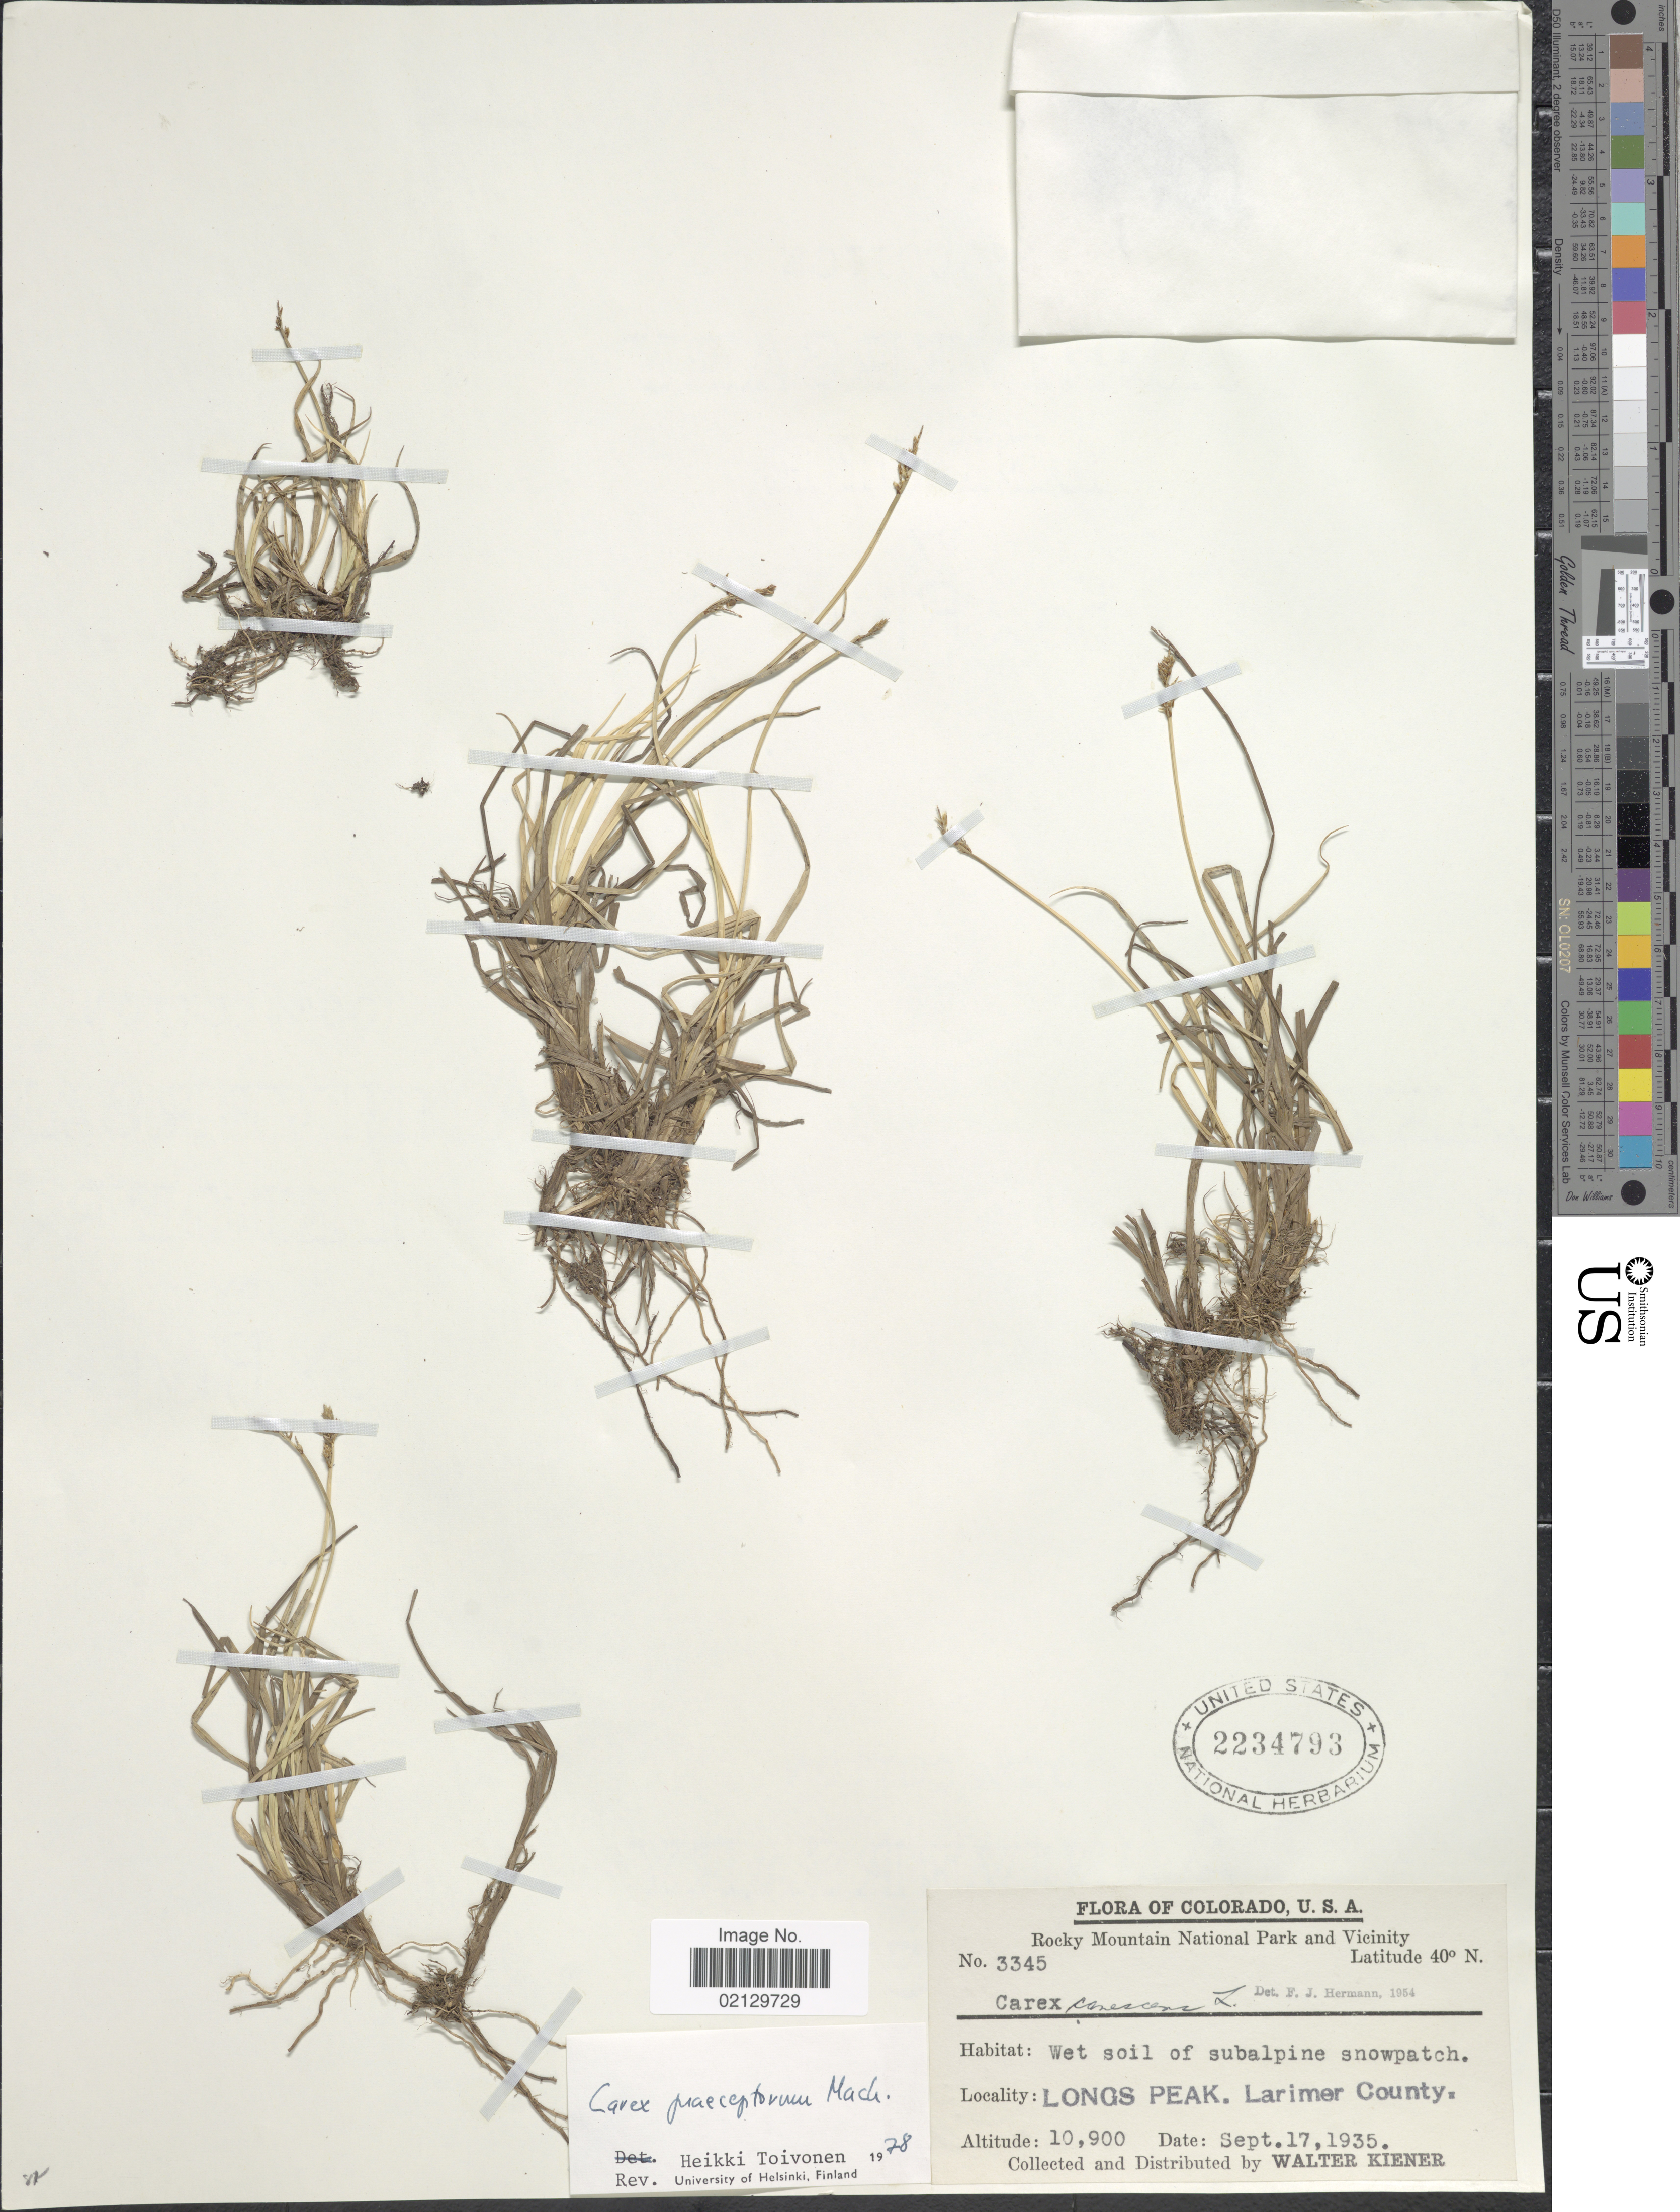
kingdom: Plantae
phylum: Tracheophyta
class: Liliopsida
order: Poales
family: Cyperaceae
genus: Carex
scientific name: Carex praeceptorum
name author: Mack.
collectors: W. Kiener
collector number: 3345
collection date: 1935-09-17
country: United States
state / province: Colorado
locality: Colorado, U.S.A. Longs Peak, Larimer County. Rocky Mountain National Park and Vicinity.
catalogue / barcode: US 2234793